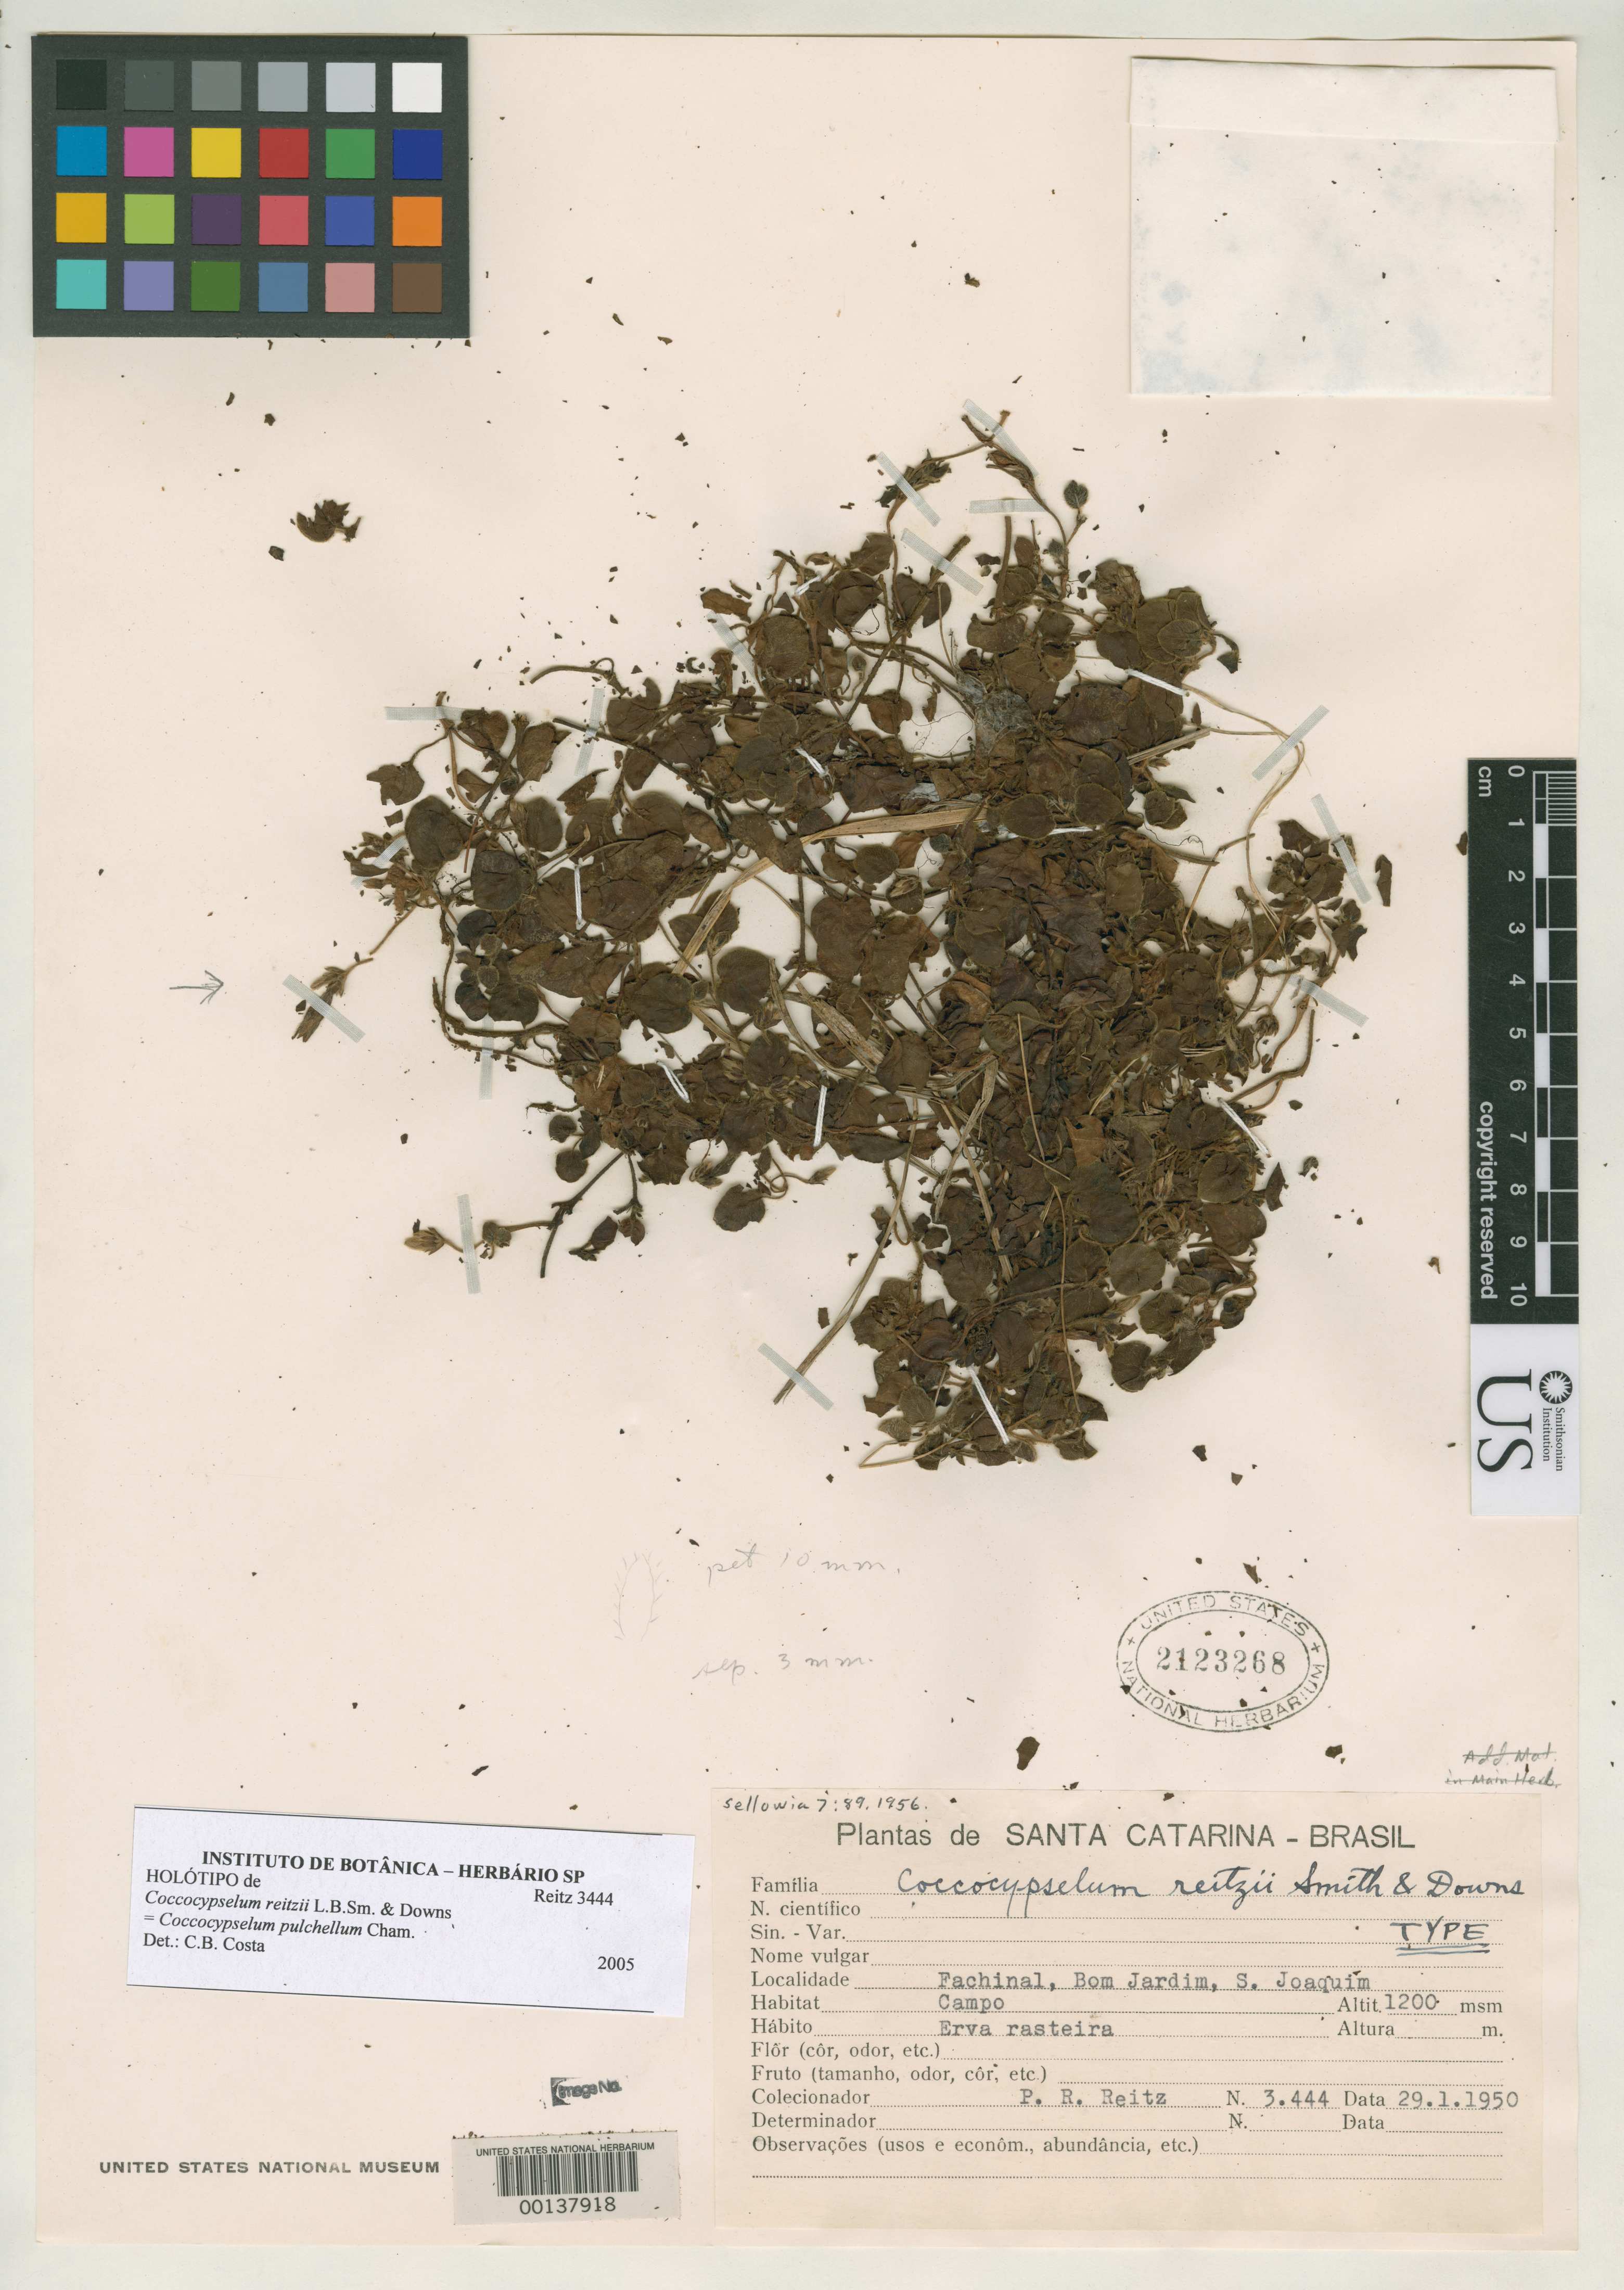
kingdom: Plantae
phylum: Tracheophyta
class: Magnoliopsida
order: Gentianales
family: Rubiaceae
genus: Coccocypselum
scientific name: Coccocypselum reitzii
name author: L.B. Sm. & Downs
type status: Holotype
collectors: R. Reitz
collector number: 3444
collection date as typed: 29 Jan 1950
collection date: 1950-01-29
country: Brazil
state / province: Santa Catarina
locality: Pachinal, Bom Jardim, Sao Joaquim.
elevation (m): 1200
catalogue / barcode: US 2123268